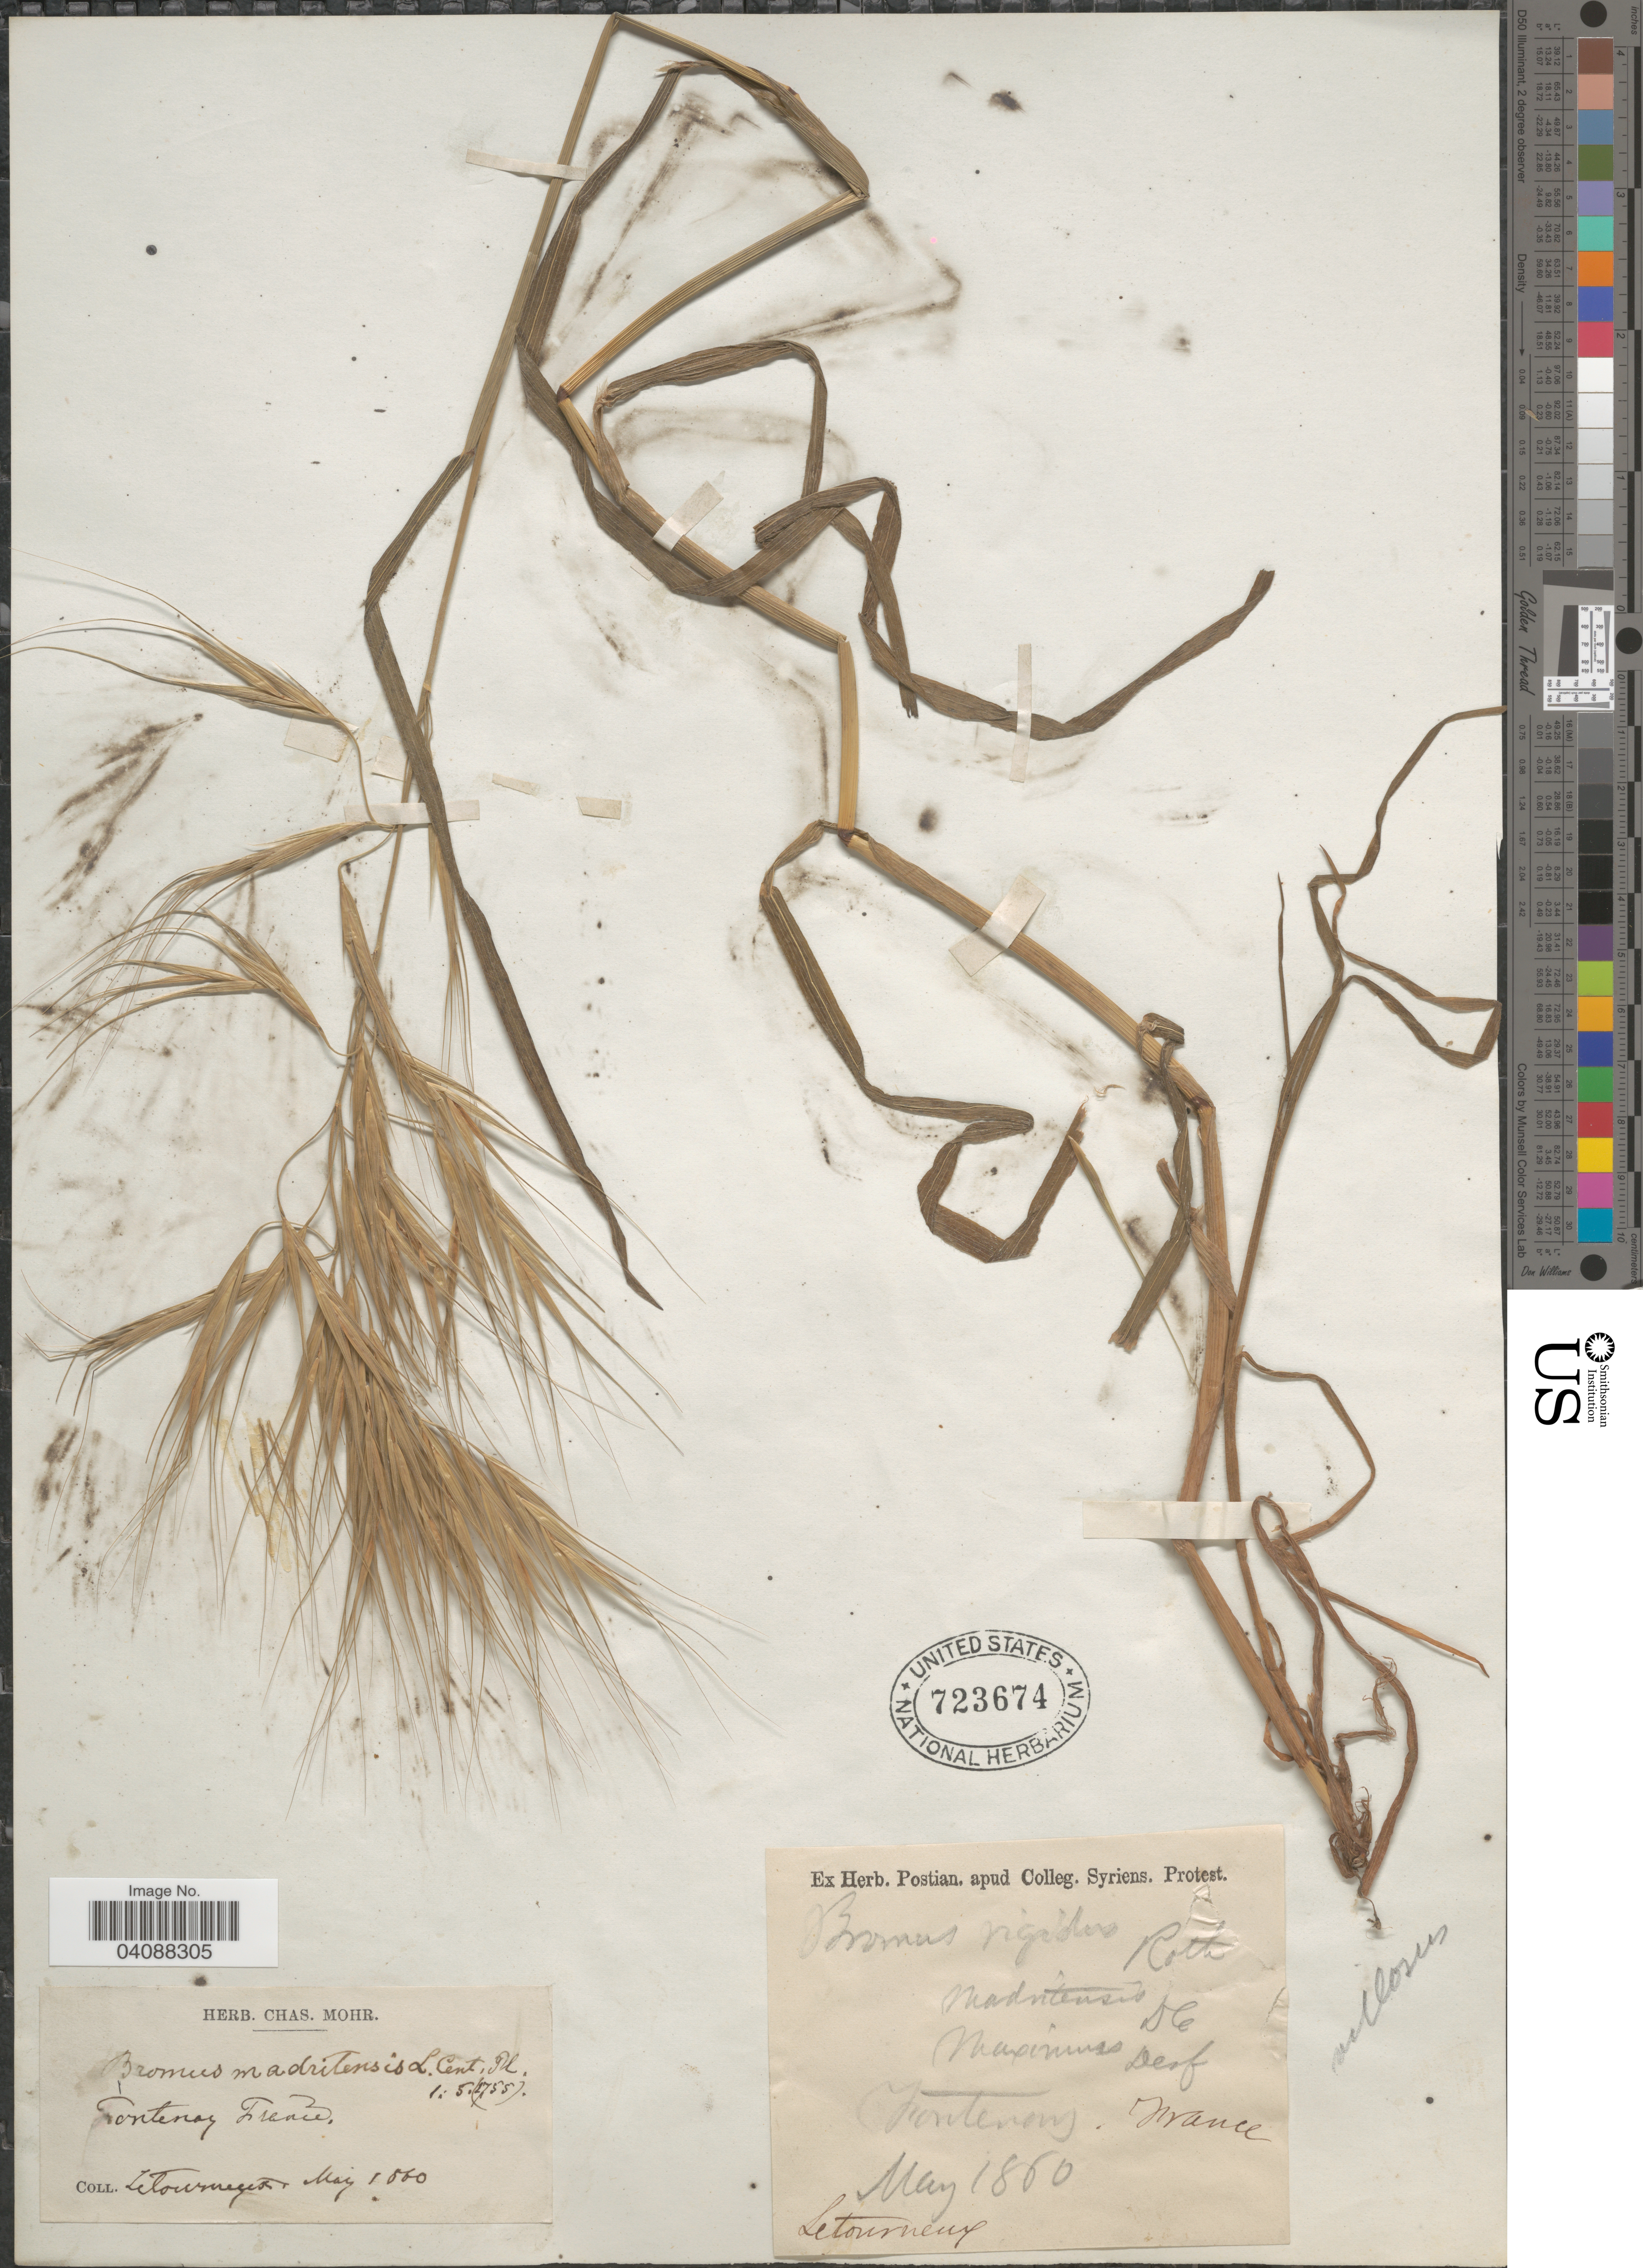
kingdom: Plantae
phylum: Tracheophyta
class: Liliopsida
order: Poales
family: Poaceae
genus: Bromus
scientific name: Bromus rigidus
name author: Roth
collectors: Letourneux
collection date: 1860-05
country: France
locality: Fontenay.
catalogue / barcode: US 723674